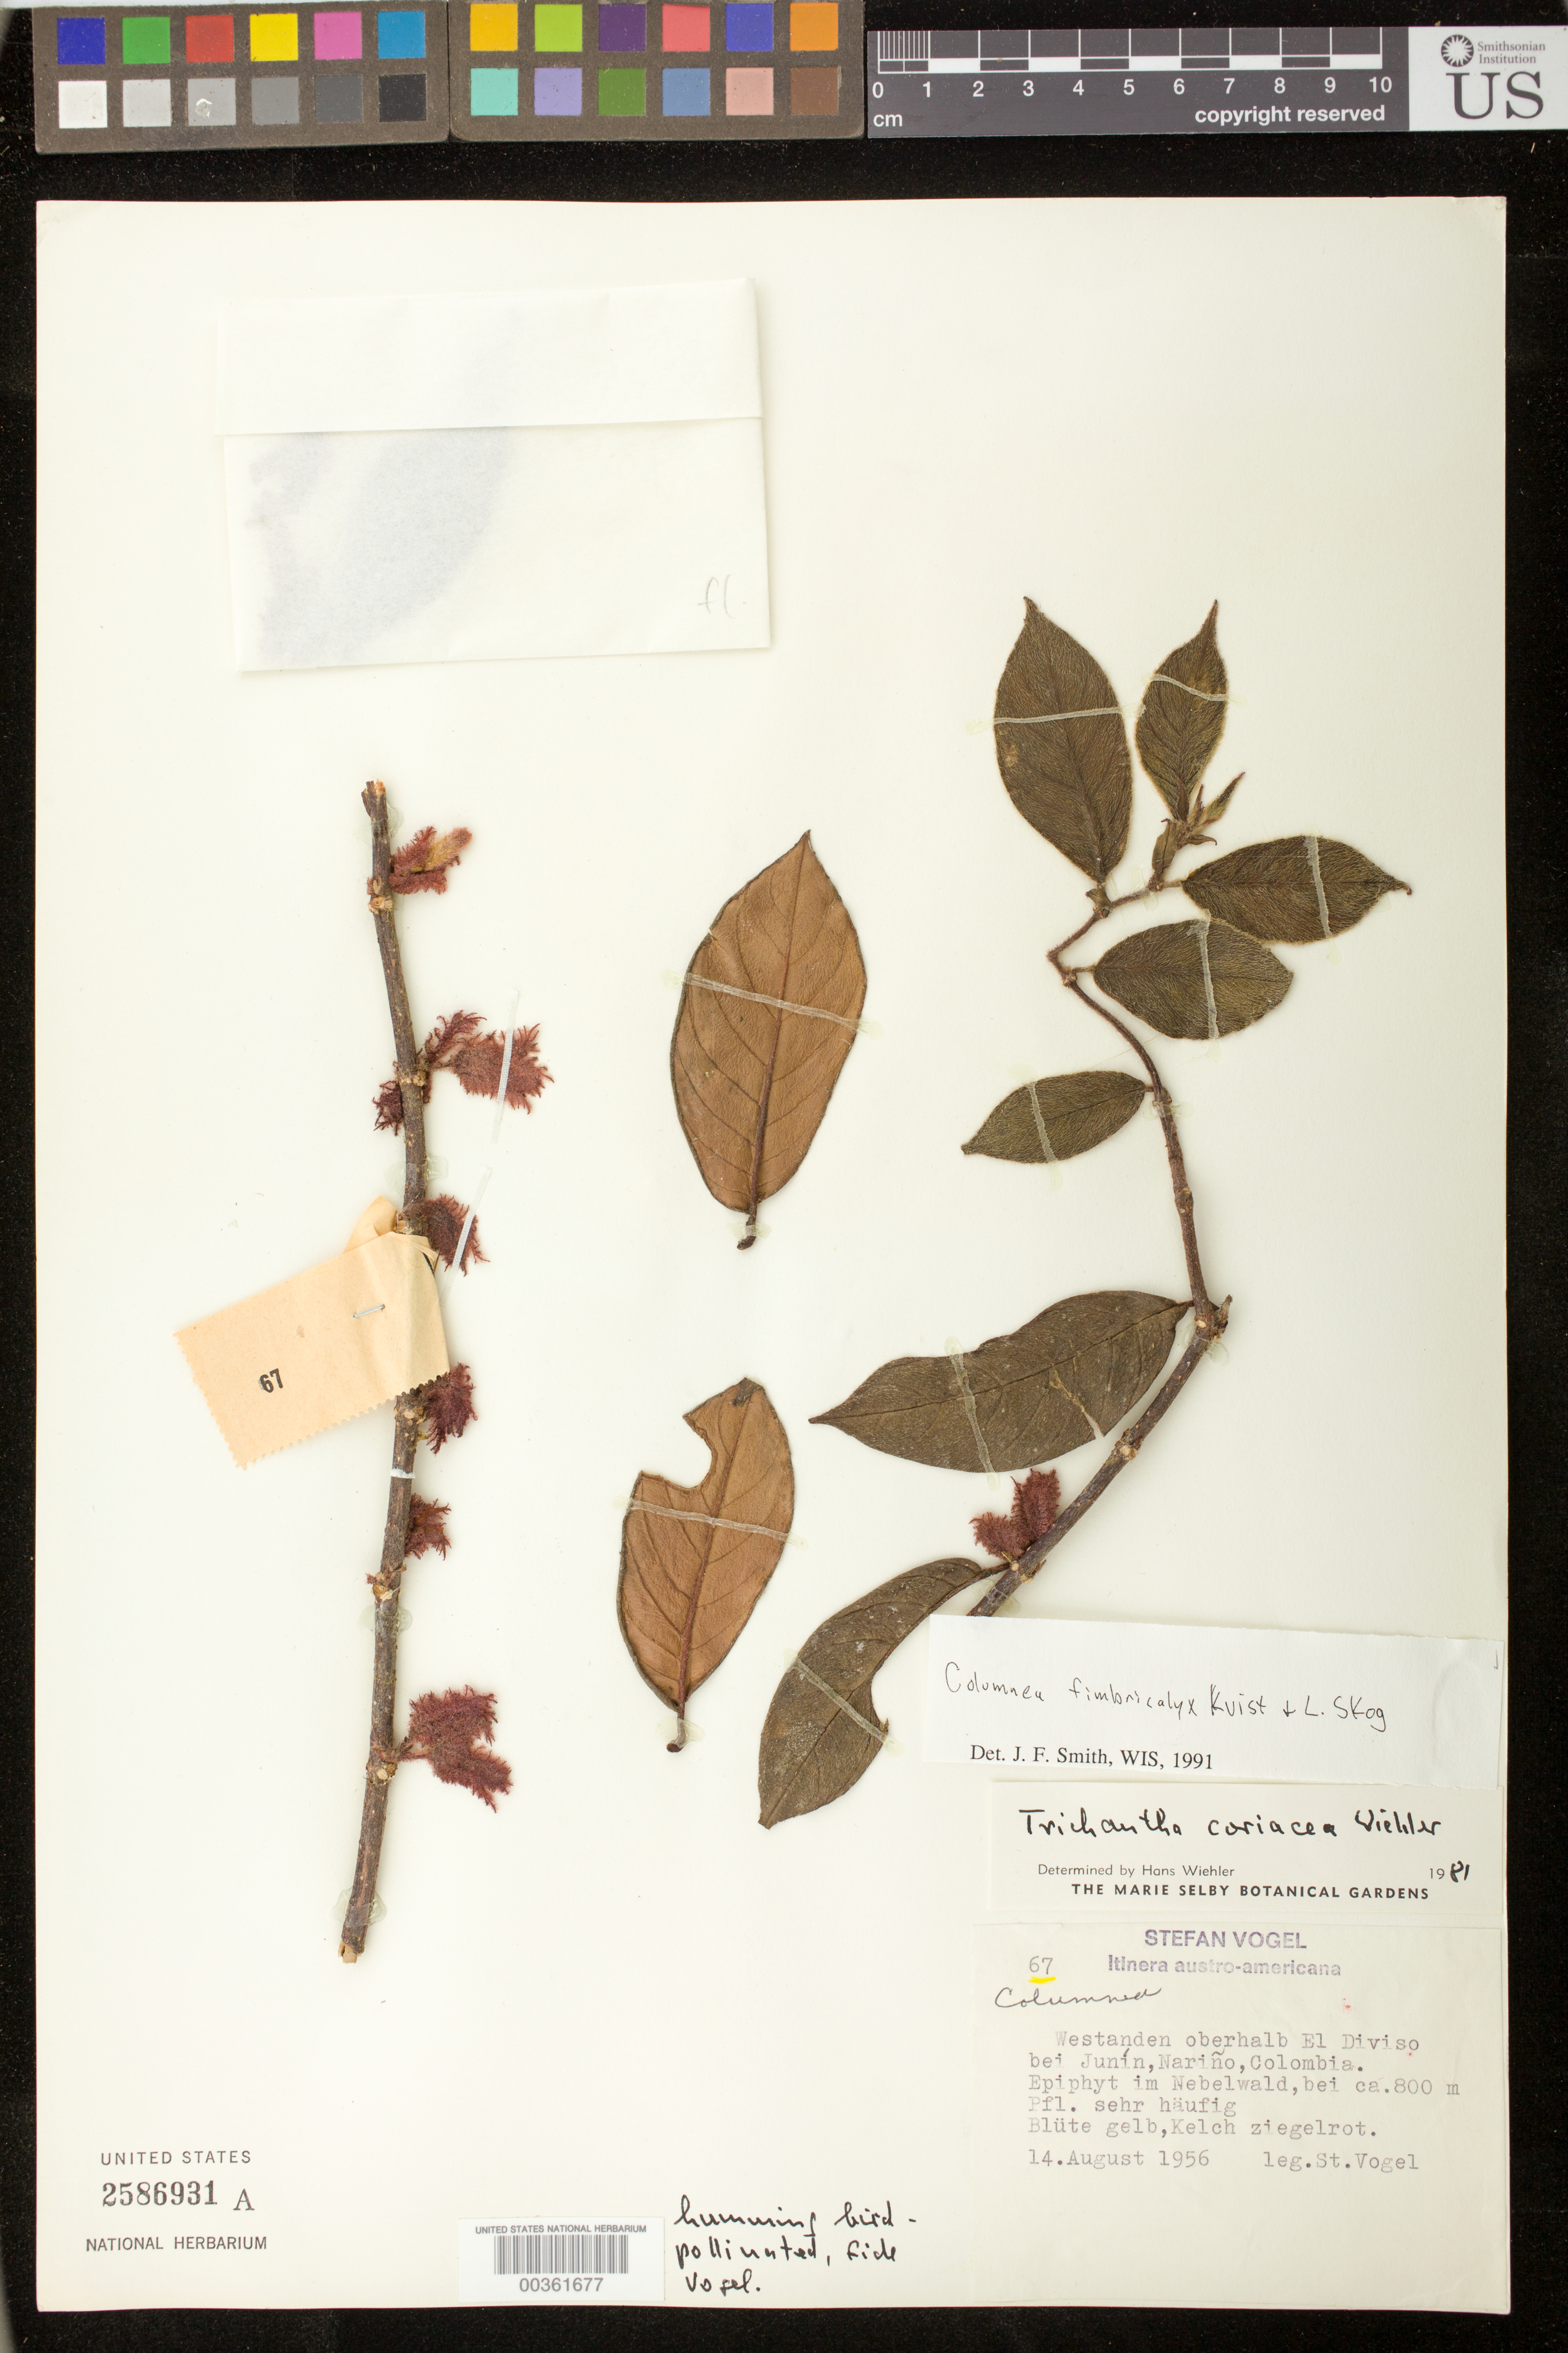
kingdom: Plantae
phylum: Tracheophyta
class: Magnoliopsida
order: Lamiales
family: Gesneriaceae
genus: Columnea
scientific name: Columnea fimbricalyx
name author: L.P. Kvist & L.E. Skog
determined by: Skog, Laurence E.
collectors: S. Vogel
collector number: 67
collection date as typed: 14 Aug 1956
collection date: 1956-08-14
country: Colombia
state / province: Nariño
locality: Westanden oberhalb El Diviso bei Junín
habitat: Im Nebelwald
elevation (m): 800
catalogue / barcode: US 2586931A